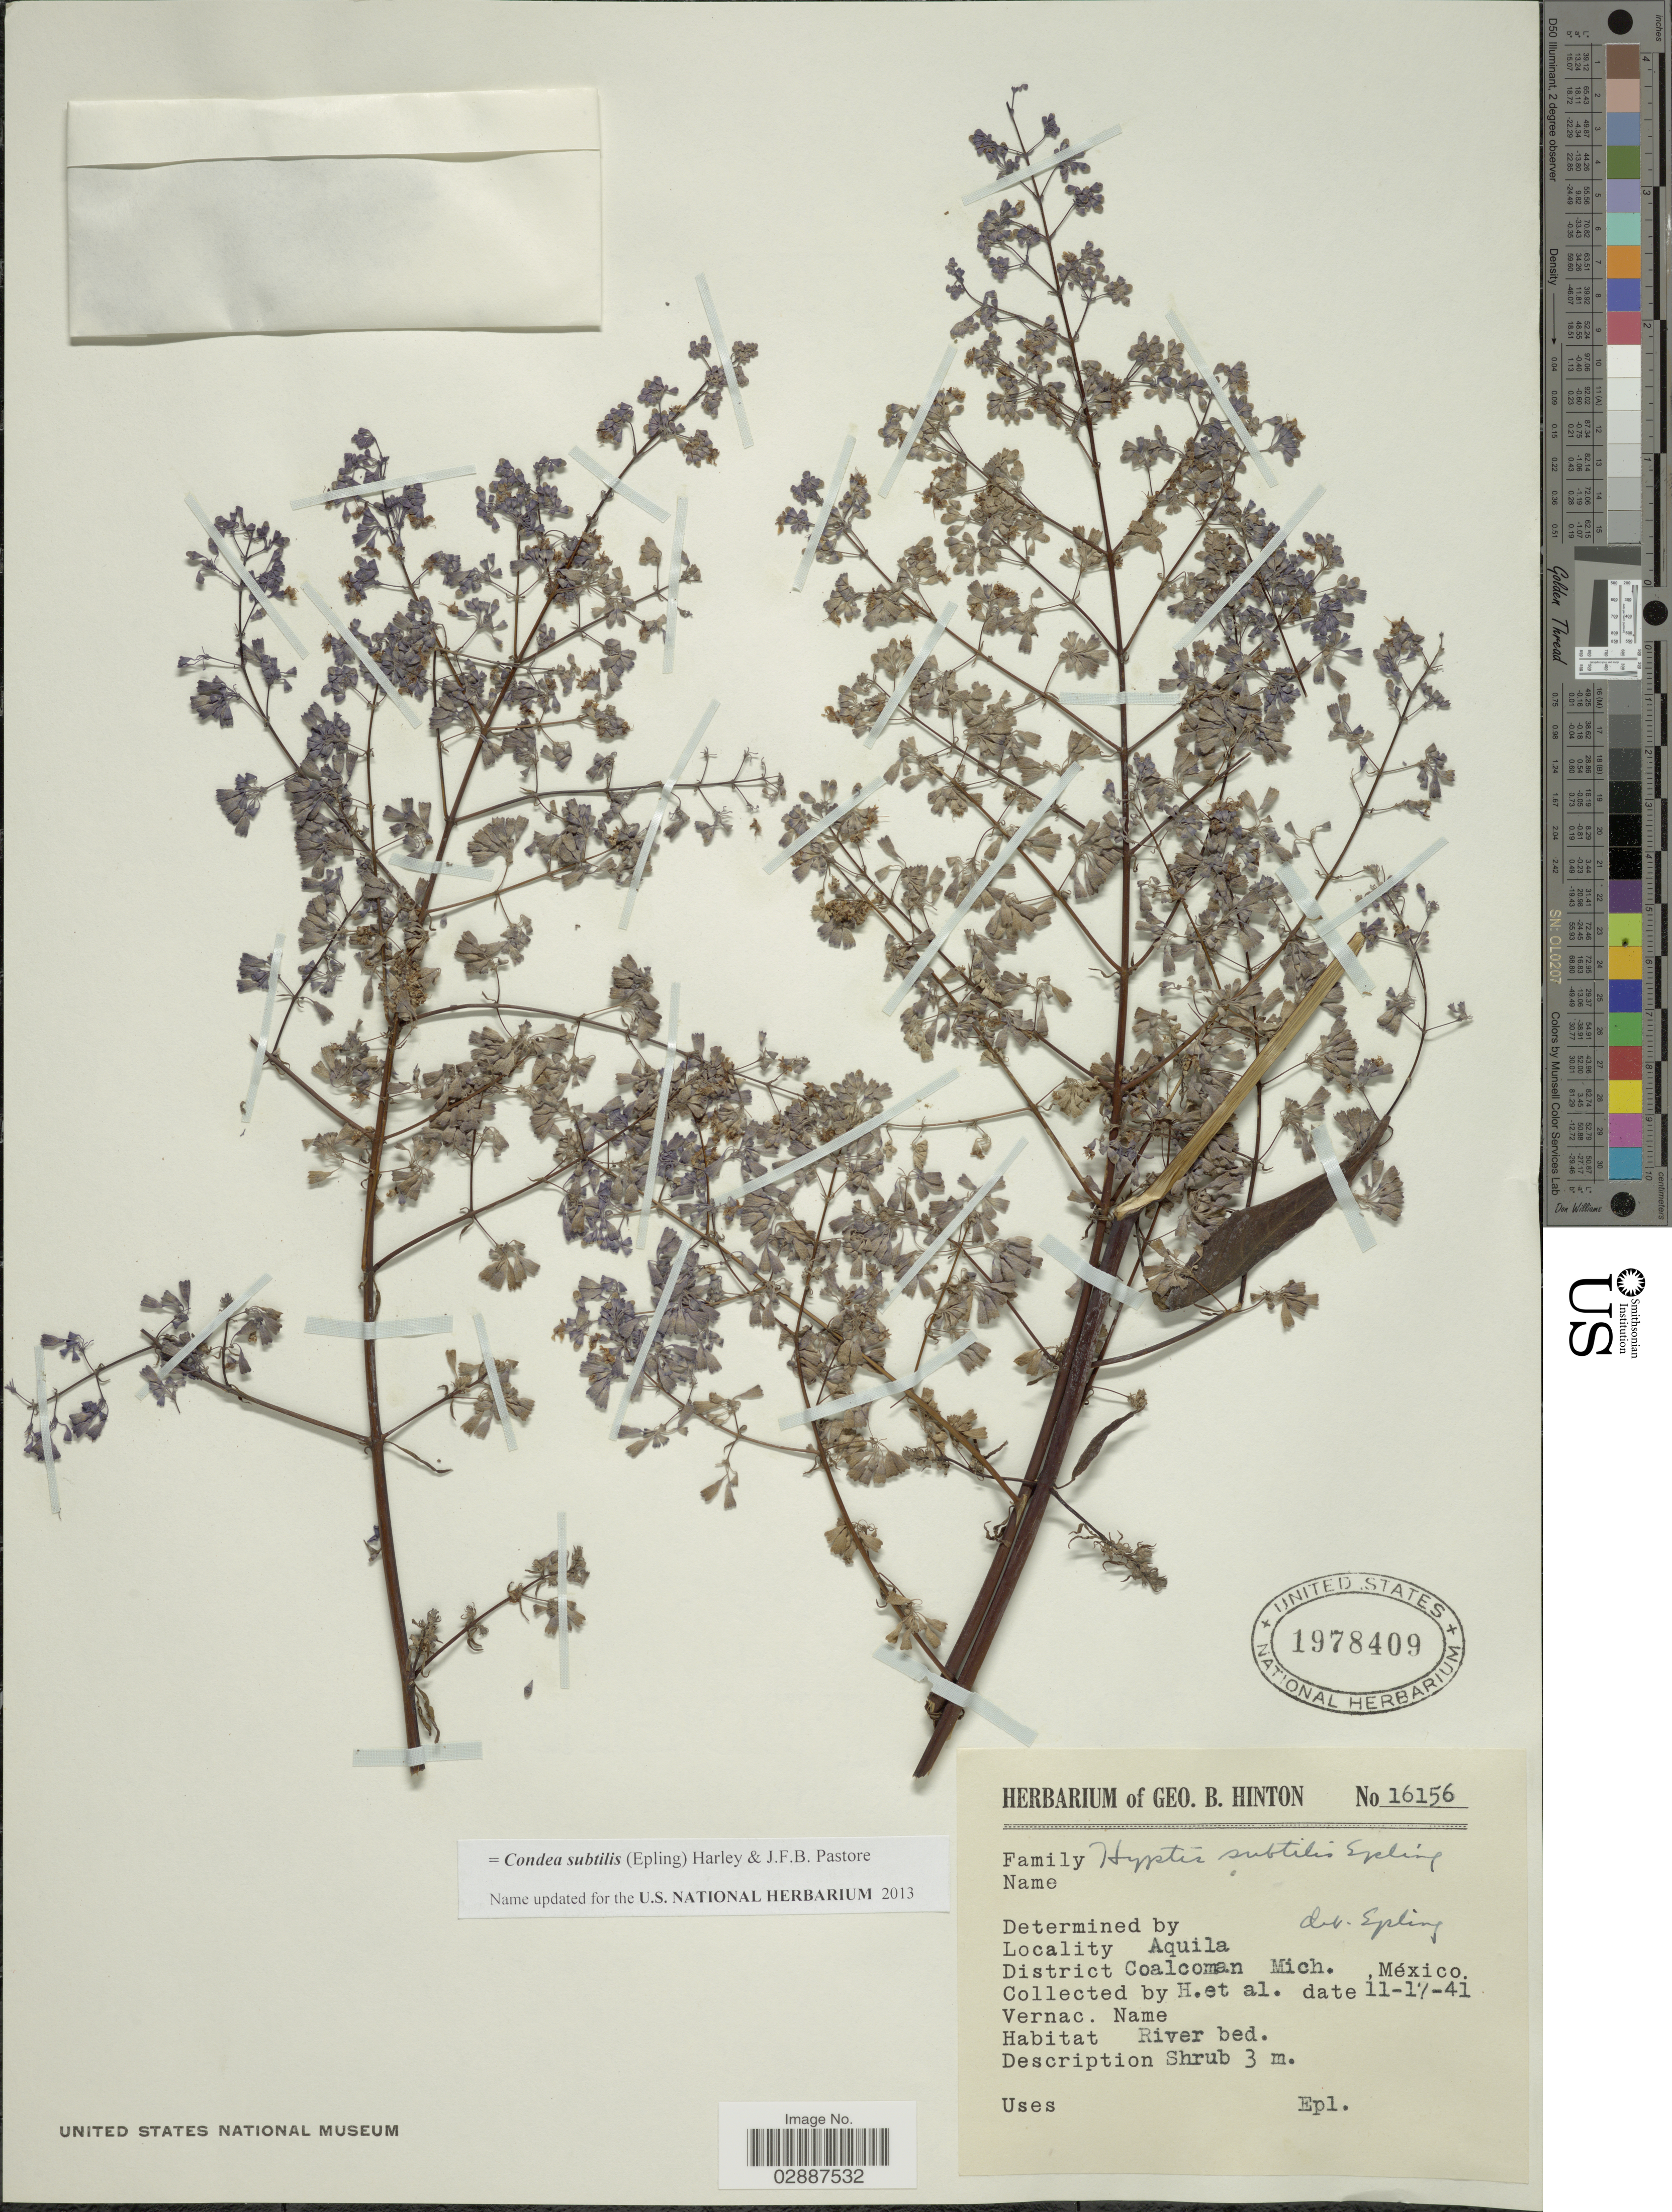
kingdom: Plantae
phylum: Tracheophyta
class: Magnoliopsida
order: Lamiales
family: Lamiaceae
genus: Condea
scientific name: Condea subtilis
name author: (Epling) Harley & J.F.B. Pastore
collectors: G. B. Hinton & et al.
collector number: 16156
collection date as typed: Transcribed d/m/y: 17/11/41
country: Mexico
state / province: Michoacán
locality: Aquila. District Coalcoman Mich.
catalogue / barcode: US 1978409